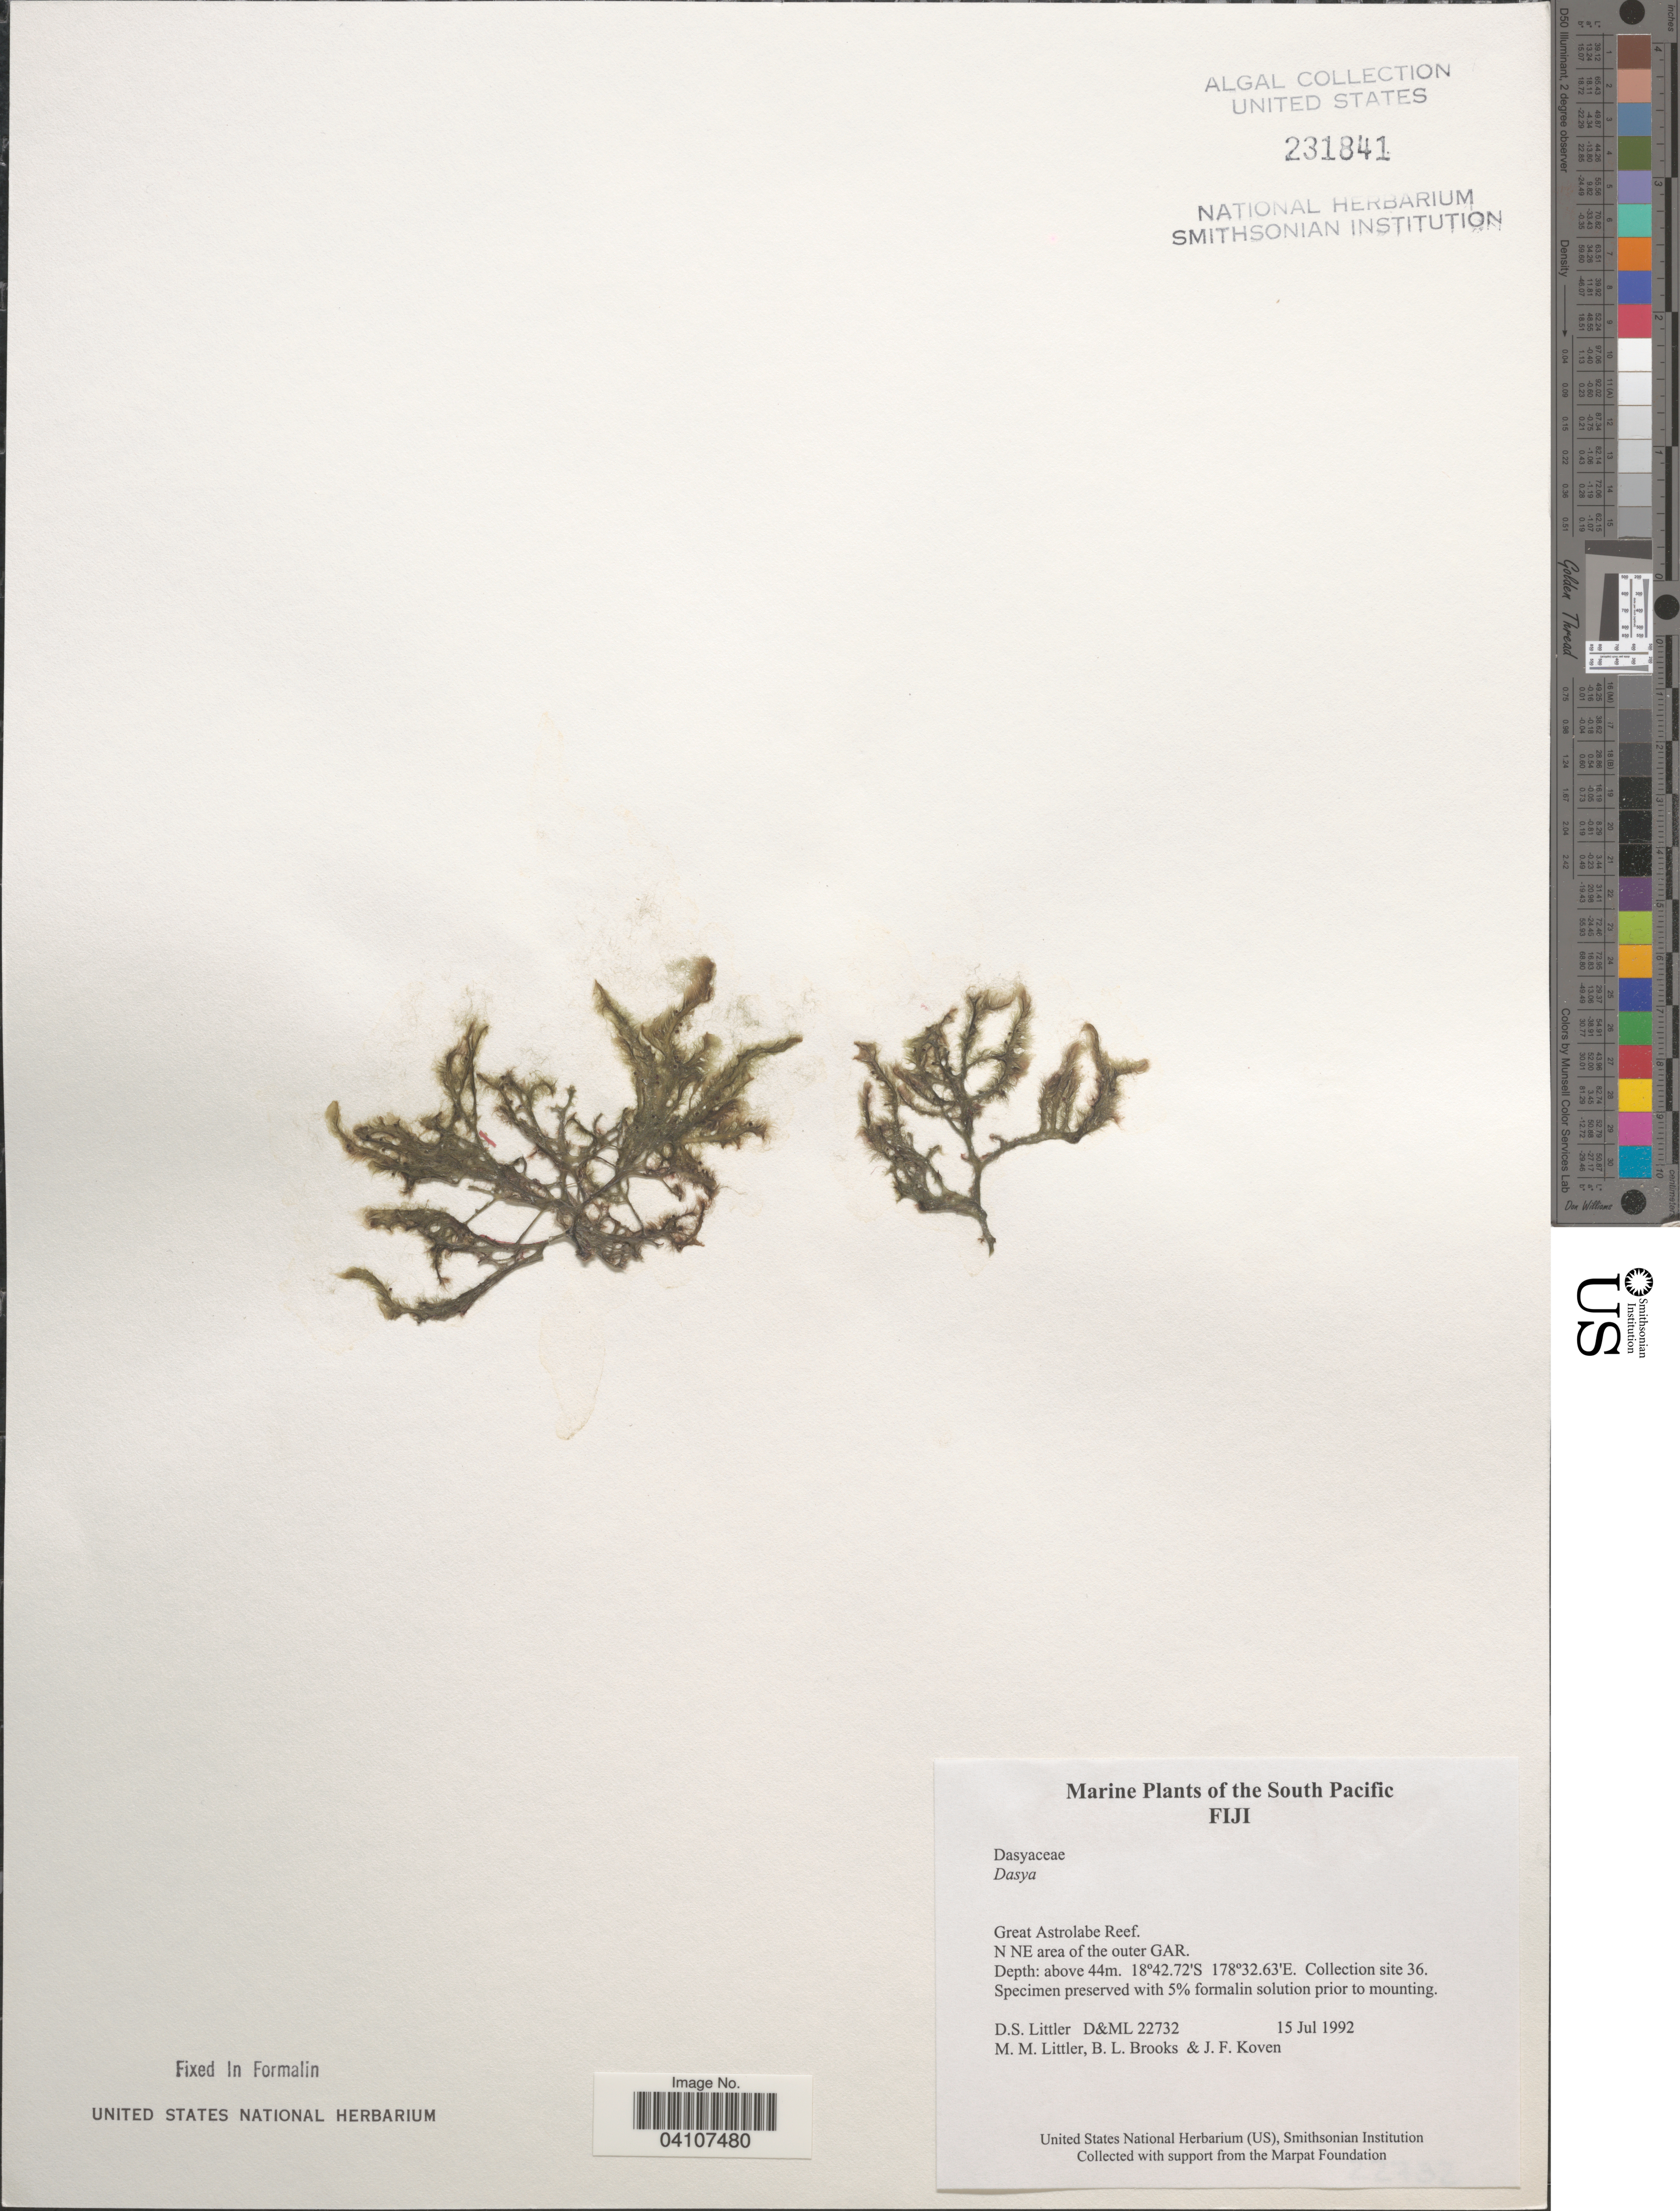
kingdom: Plantae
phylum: Rhodophyta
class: Florideophyceae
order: Ceramiales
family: Dasyaceae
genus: Dasya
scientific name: Dasya sp.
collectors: D. S. Littler, B. Brooks & J. Koven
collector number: D&ML 22732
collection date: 1992-07-15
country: Fiji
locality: The South Pacific. Great Astrolabe Reef. N NE area of the outer GAR. Collection site 36.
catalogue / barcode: US 231841